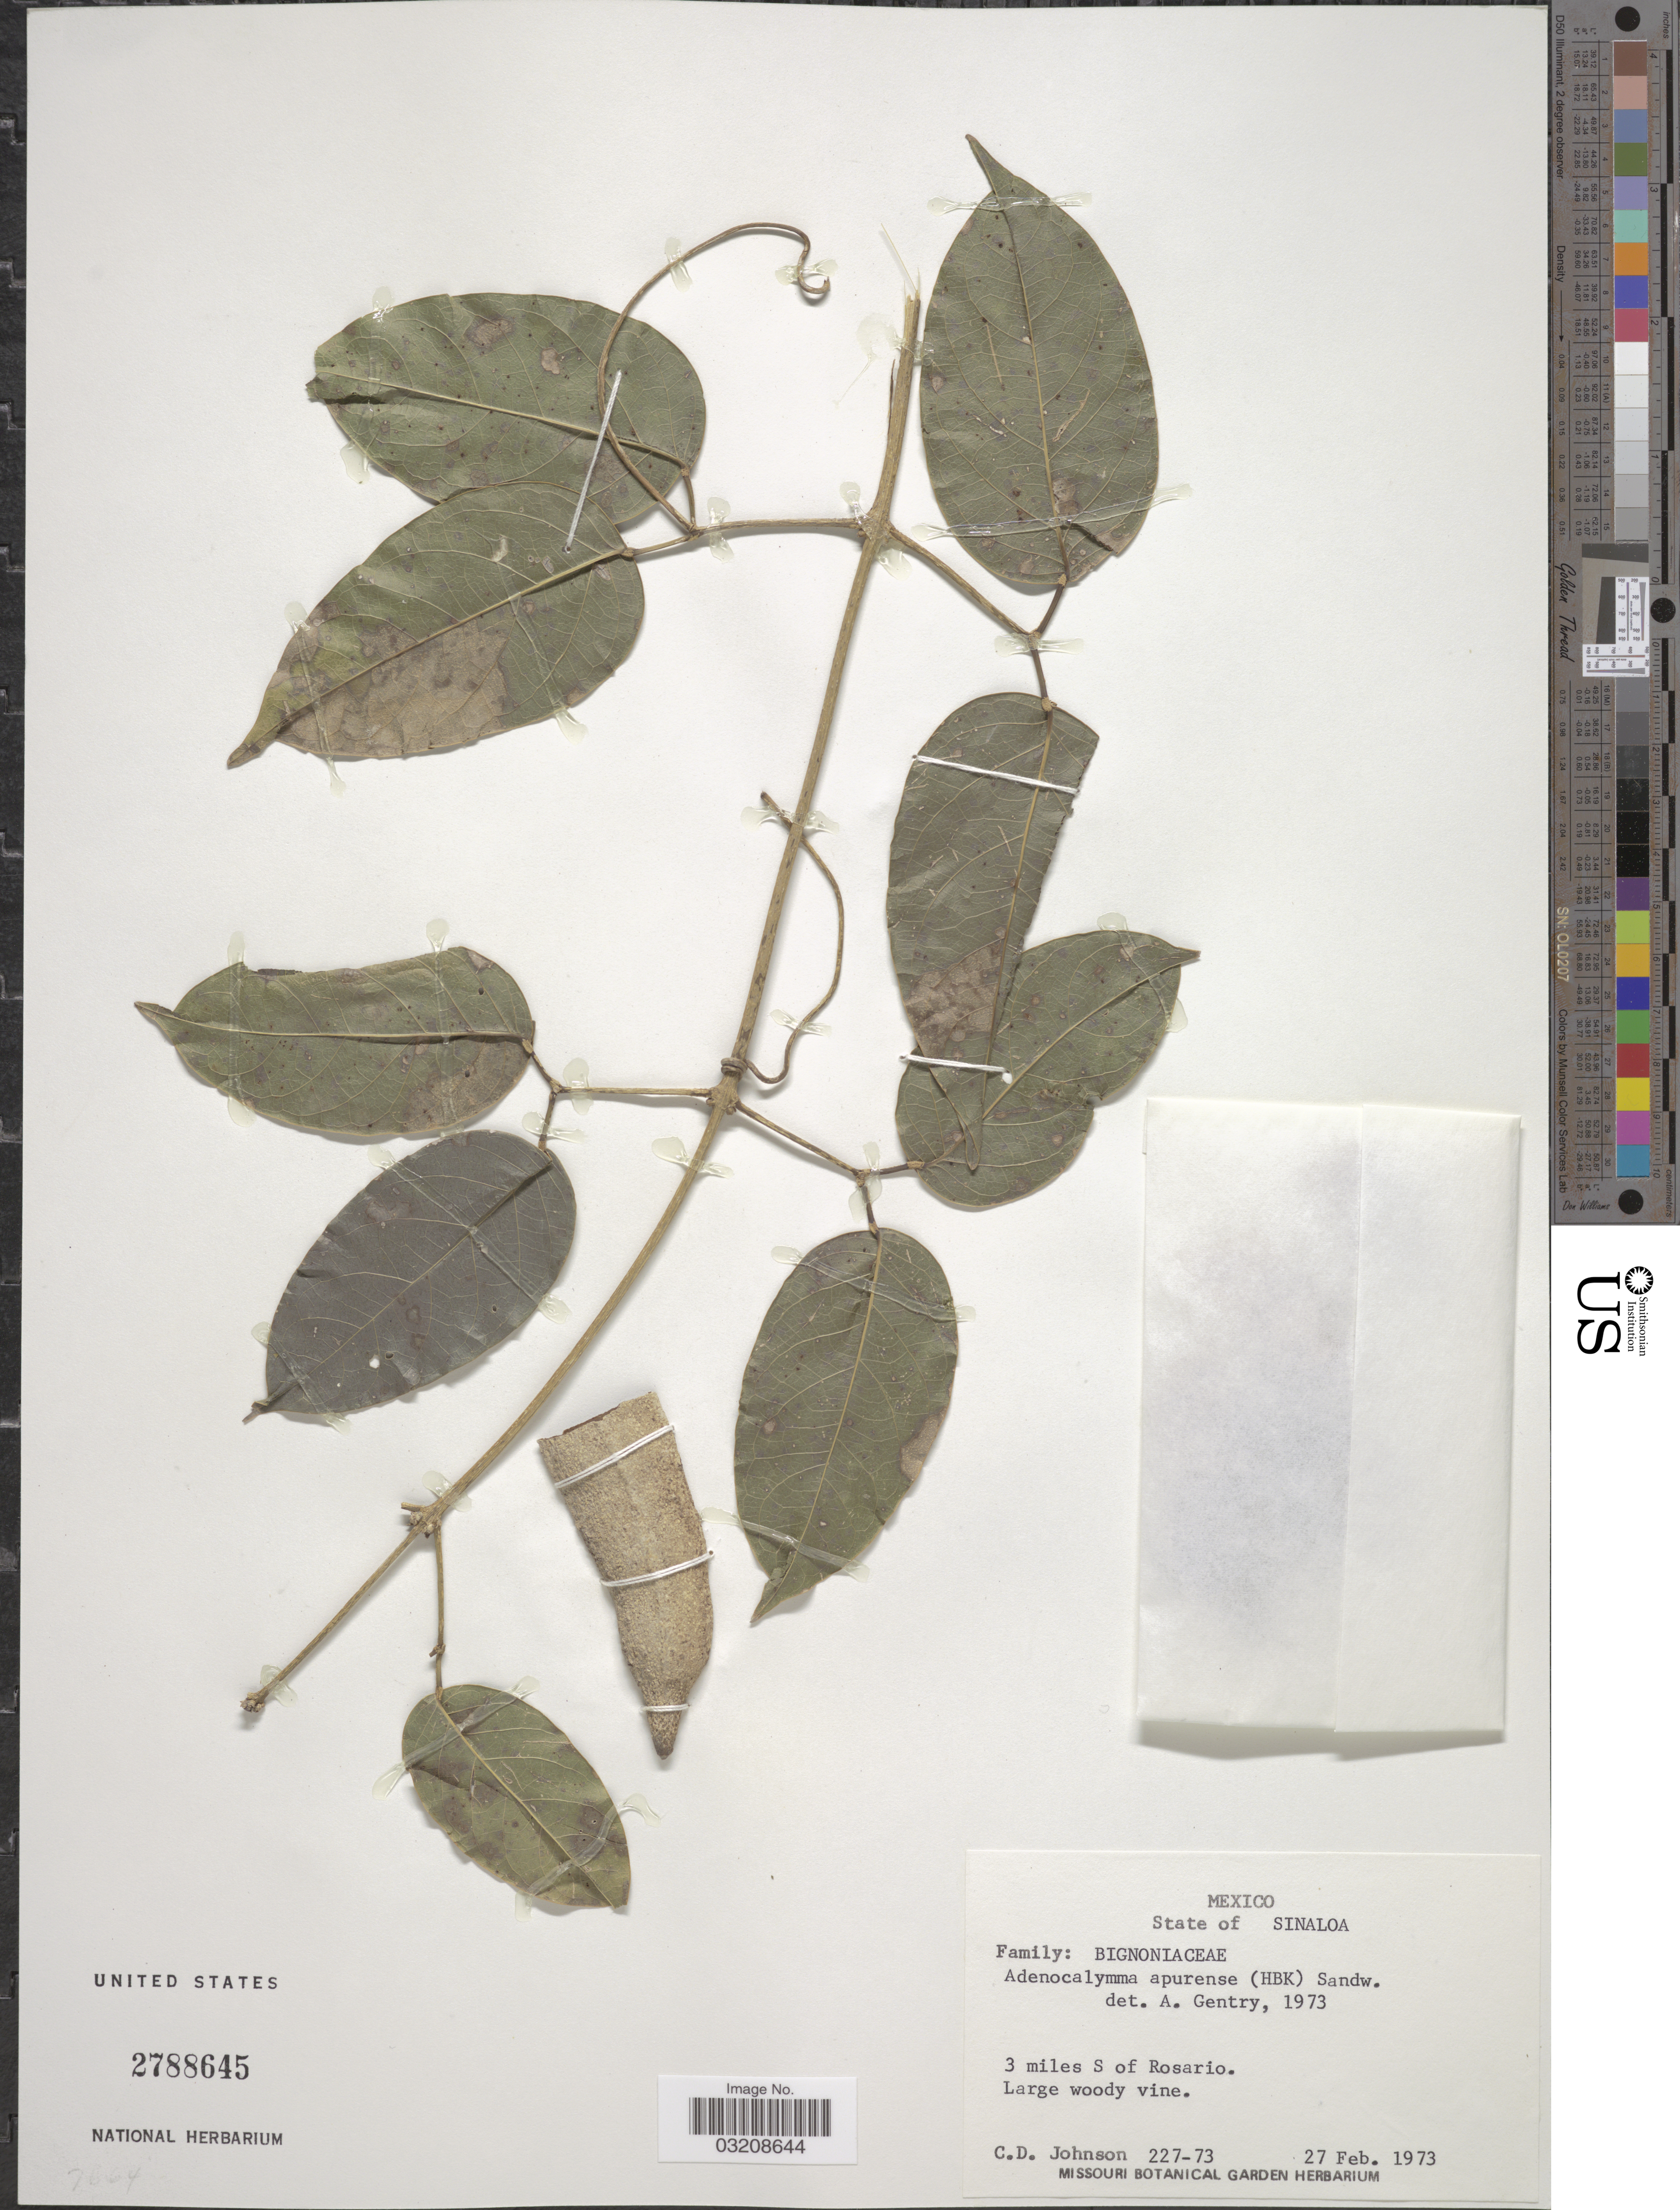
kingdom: Plantae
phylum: Tracheophyta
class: Magnoliopsida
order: Lamiales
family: Bignoniaceae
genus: Adenocalymma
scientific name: Adenocalymma apurense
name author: (Kunth) Sandwith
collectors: C. D. Johnson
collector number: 227-73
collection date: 1973-02-27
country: Mexico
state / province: Sinaloa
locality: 3 miles S of Rosario.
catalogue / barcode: US 2788645